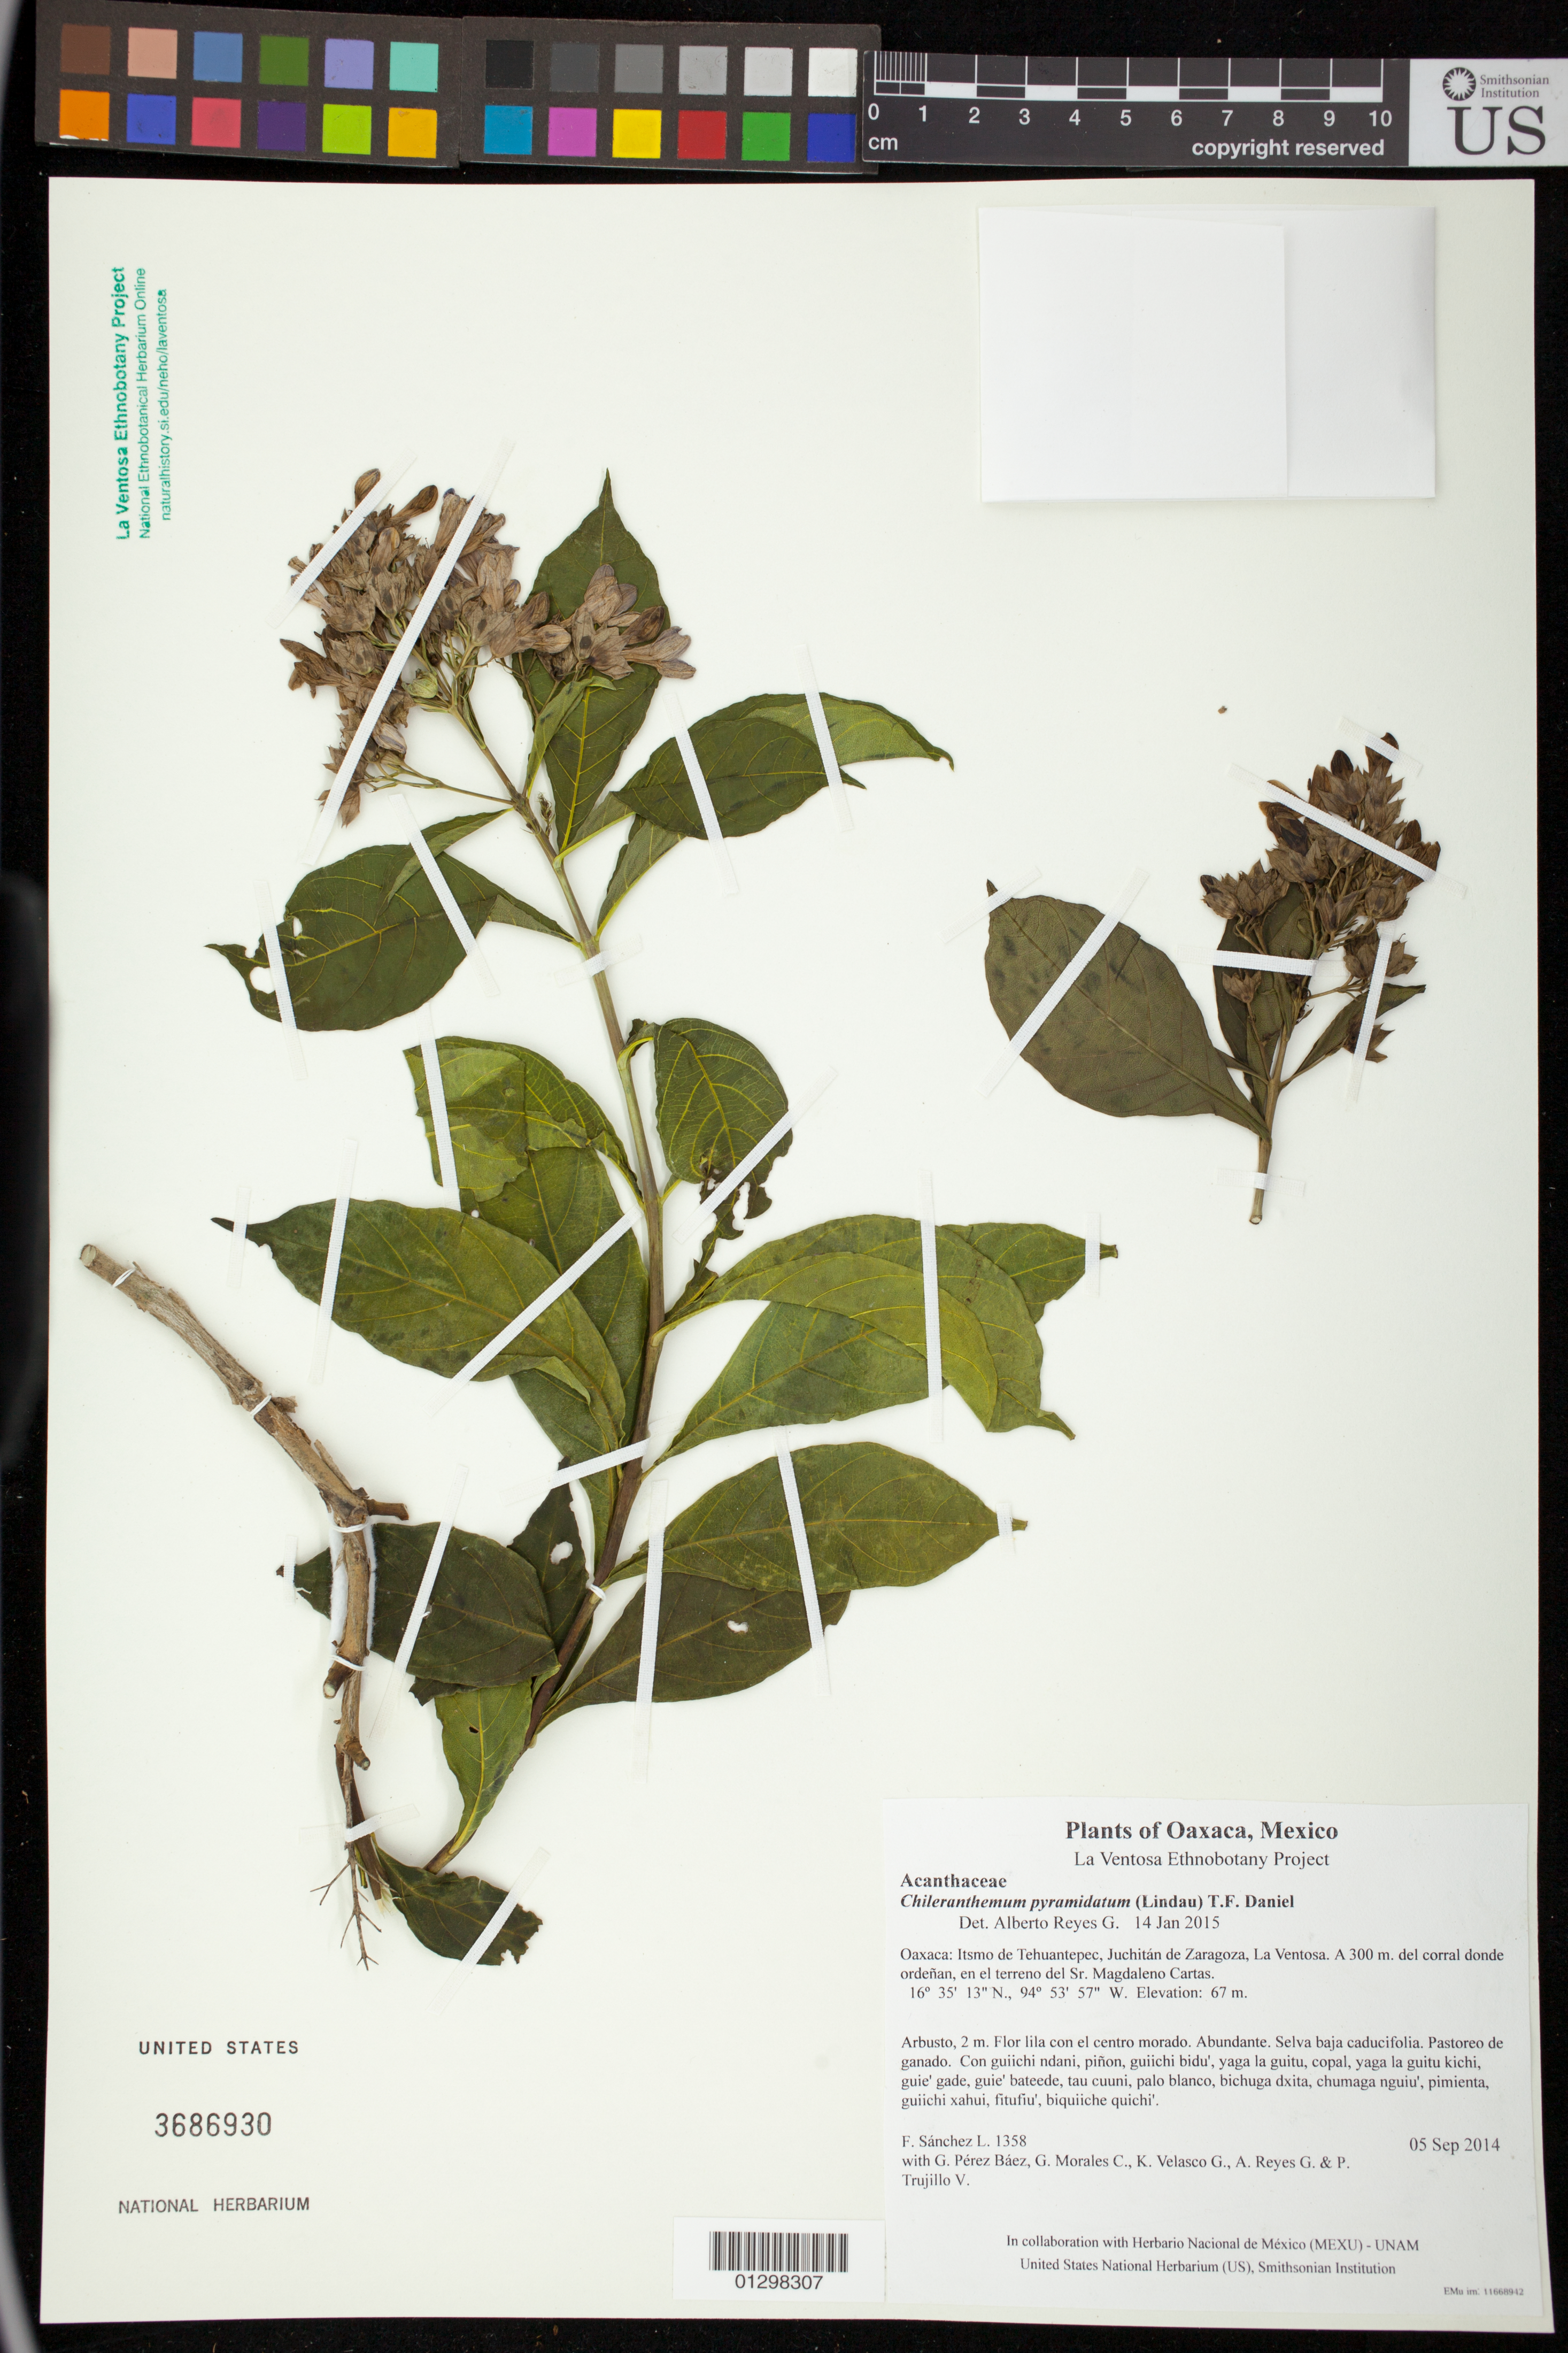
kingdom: Plantae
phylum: Tracheophyta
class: Magnoliopsida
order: Lamiales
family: Acanthaceae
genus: Chileranthemum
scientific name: Chileranthemum pyramidatum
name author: (Lindau) T.F. Daniel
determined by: Reyes García, A.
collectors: F. Sánchez L., G. Pérez Báez, G. Morales C., K. Velasco G., A. Reyes G. & P. Trujillo V.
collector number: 1358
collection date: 2014-09-05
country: Mexico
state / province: Oaxaca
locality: Itsmo de Tehuantepec, Juchitán de Zaragoza, La Ventosa. A 300 m. del corral donde ordeñan, en el terreno del Sr. Magdaleno Cartas.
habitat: Selva baja caducifolia. Pastoreo de ganado.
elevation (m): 67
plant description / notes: JEBOT, MEXU, SERO, US; Yaga bandaga. 2 m. Guie' lila ne ndaani ni nagu. Stale.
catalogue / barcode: US 3686930